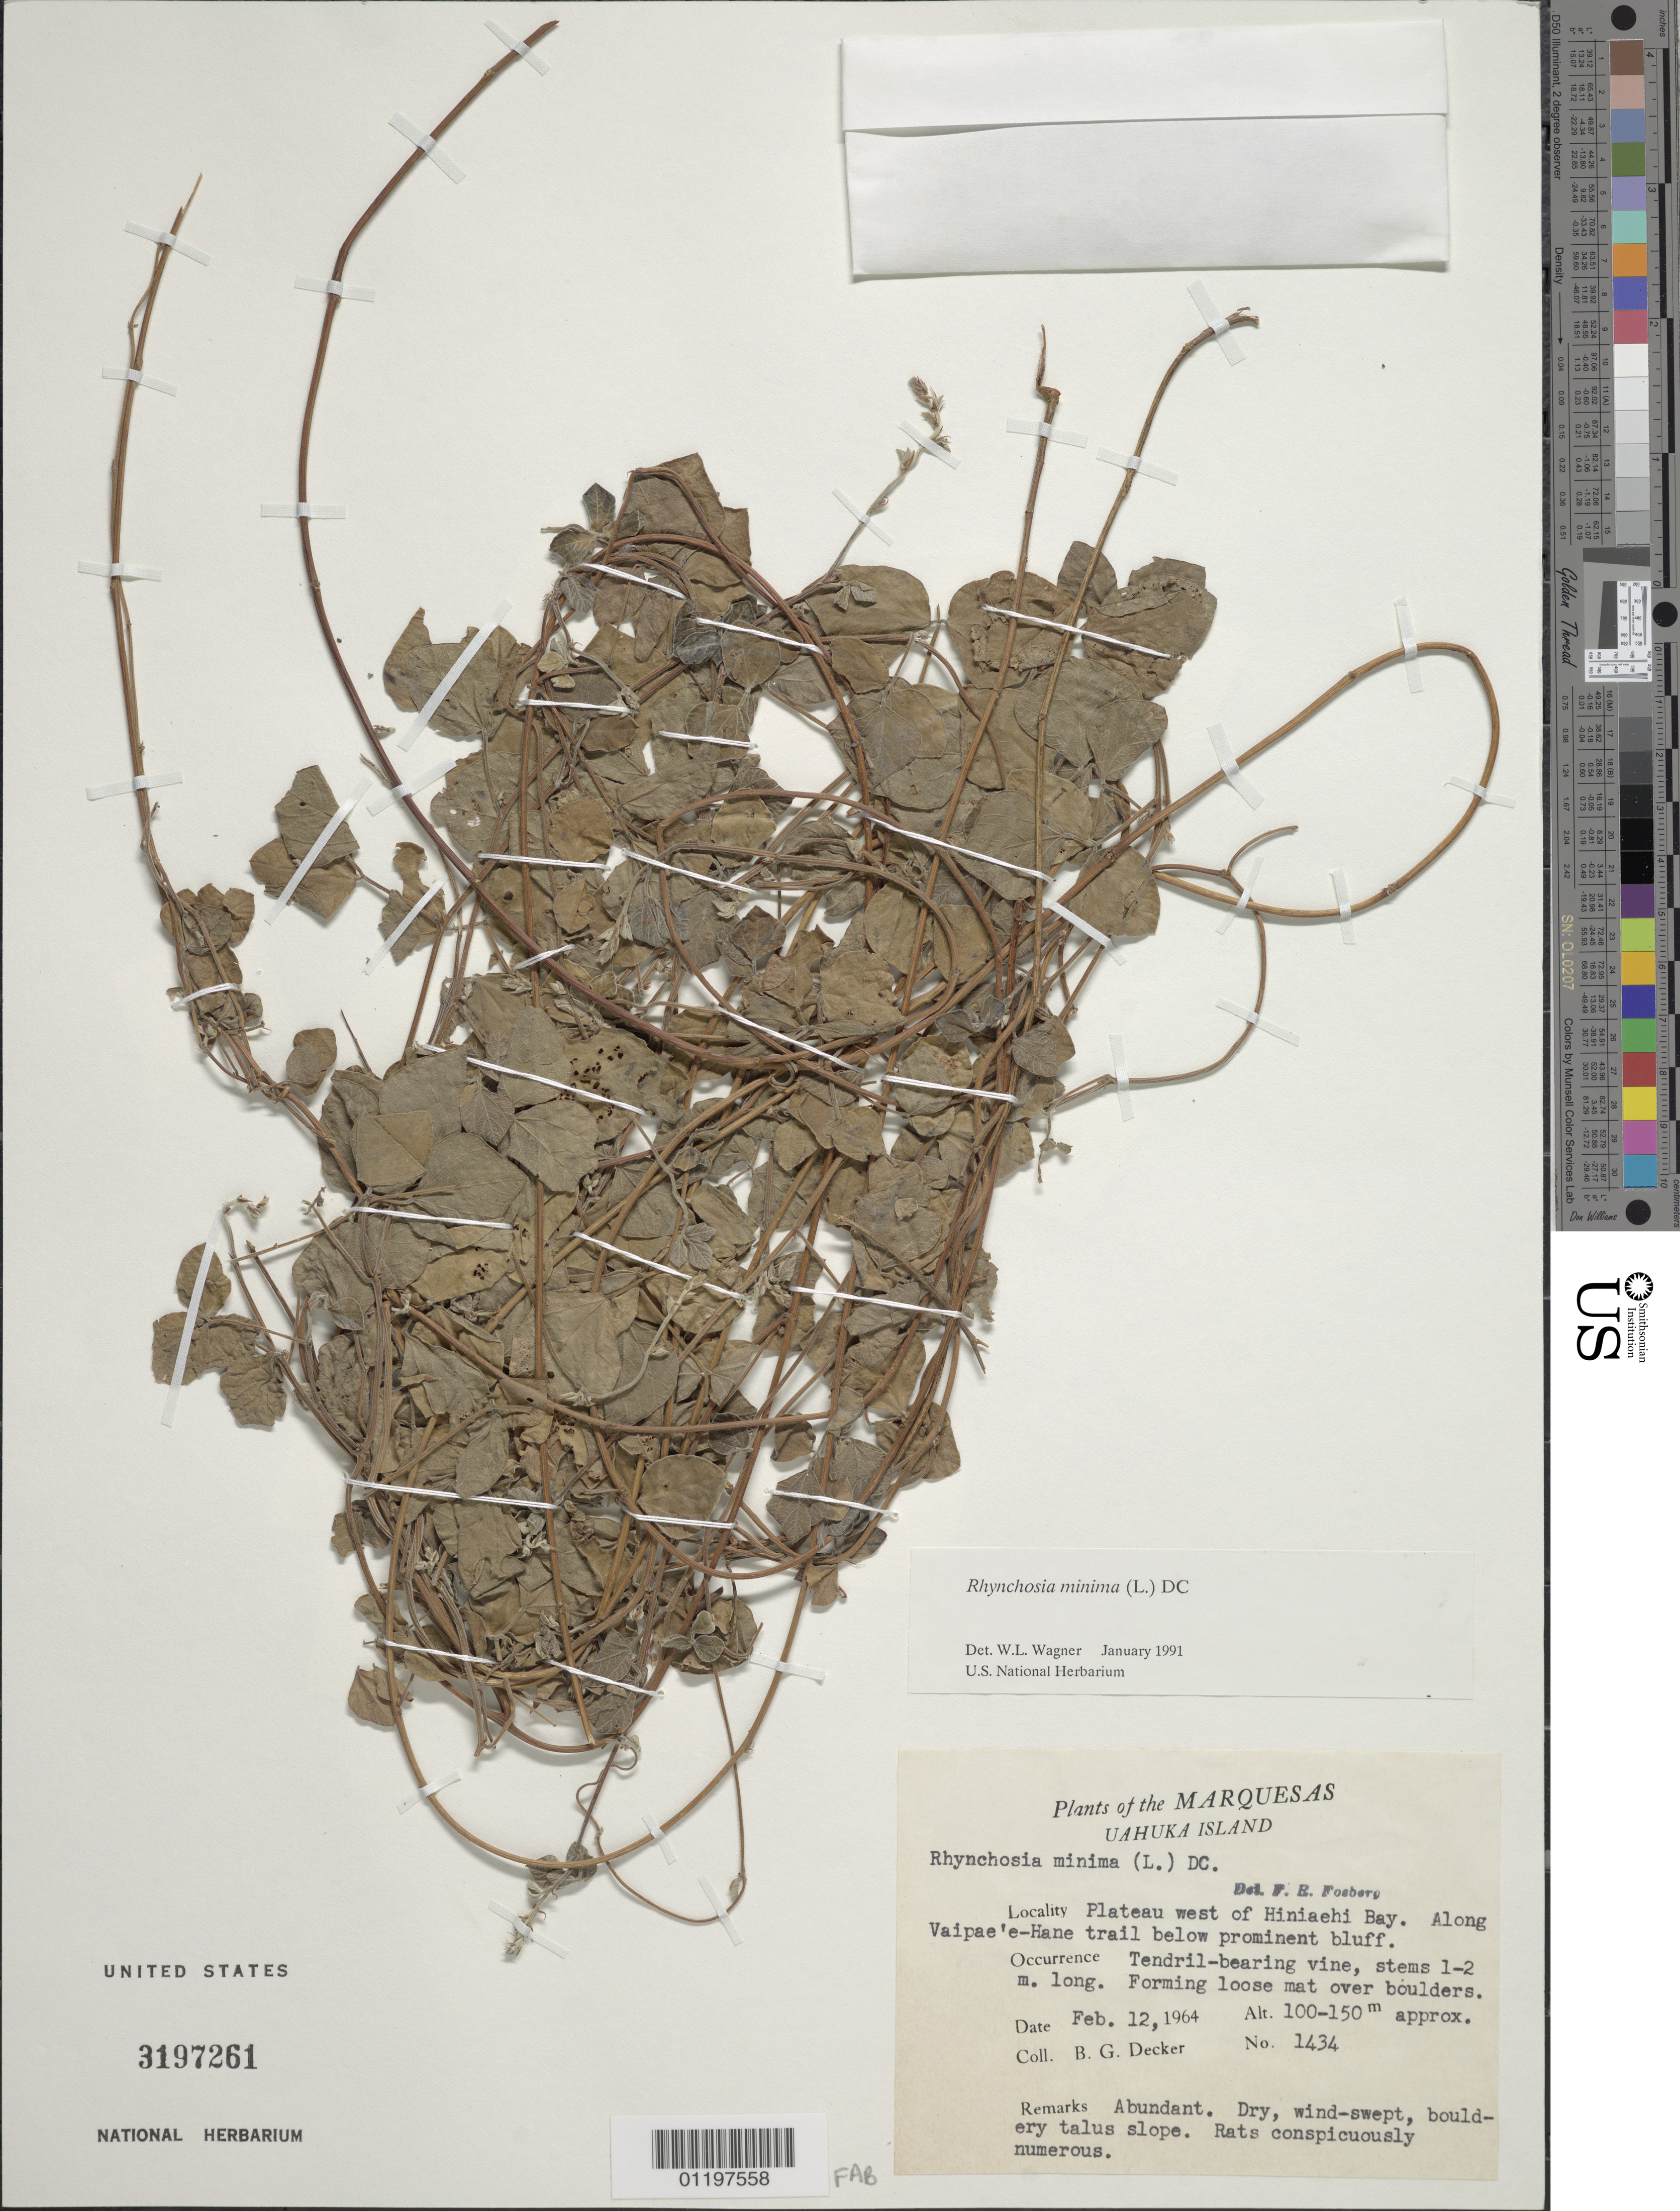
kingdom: Plantae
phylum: Tracheophyta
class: Magnoliopsida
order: Fabales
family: Fabaceae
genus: Rhynchosia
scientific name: Rhynchosia minima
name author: (L.) DC.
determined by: Wagner, W. L., (BOT), Smithsonian Institution - National Museum of Natural History (UNITED STATES)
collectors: B. G. Decker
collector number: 1434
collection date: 1964-02-12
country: French Polynesia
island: Ua Huka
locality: Plateau W of Hiniaehi Bay, along Vaipae'e-Hane Trail, below prominent bluff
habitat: Abundant. Dry, wind-swept, bouldery talus slope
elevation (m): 100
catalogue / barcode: US 3197261